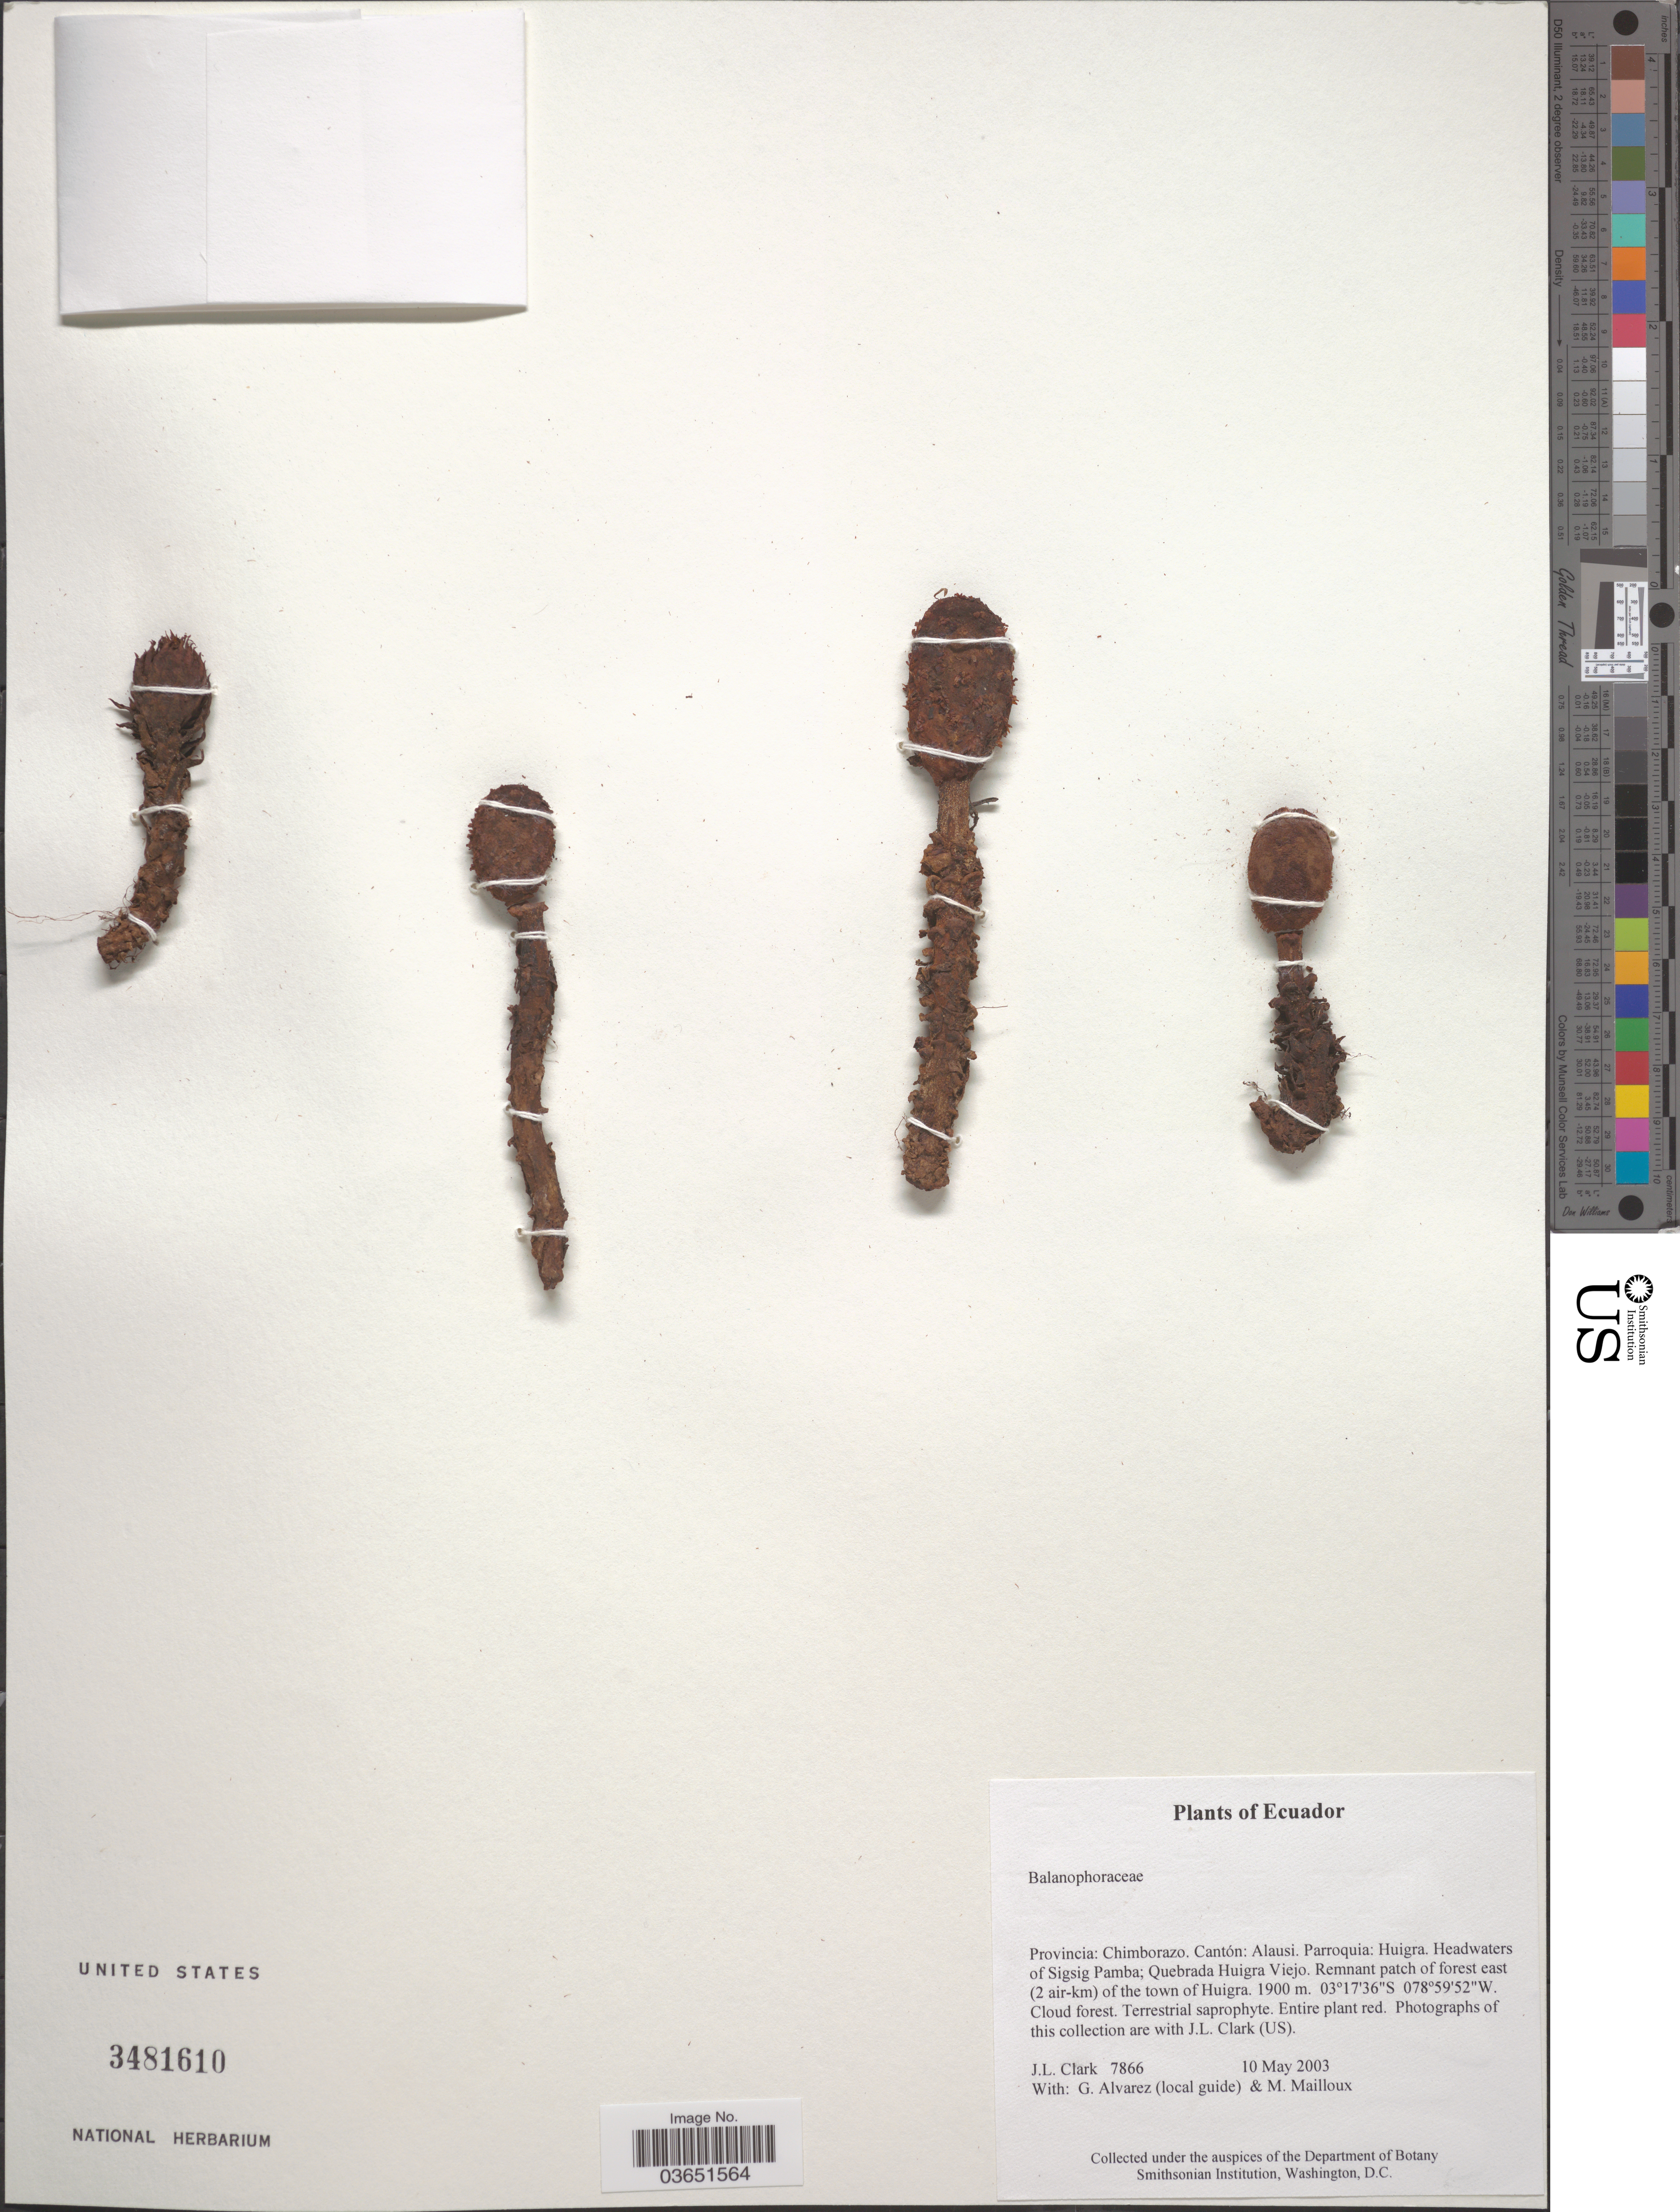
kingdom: Plantae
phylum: Tracheophyta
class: Magnoliopsida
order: Santalales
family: Balanophoraceae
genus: Helosis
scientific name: Helosis cayennensis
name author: (Sw.) Spreng.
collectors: J. L. Clark, G. Alvarez & M. Mailloux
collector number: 7866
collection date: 2003-05-10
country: Ecuador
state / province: Chimborazo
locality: Cantón: Alausi. Parroquia: Huigra. Headwaters of Sigig Pamba; Quebrada Huigra Viejo. Remnant patch of forest east of (2 air-km) of the town of Huigra.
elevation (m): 1900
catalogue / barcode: US 3481610